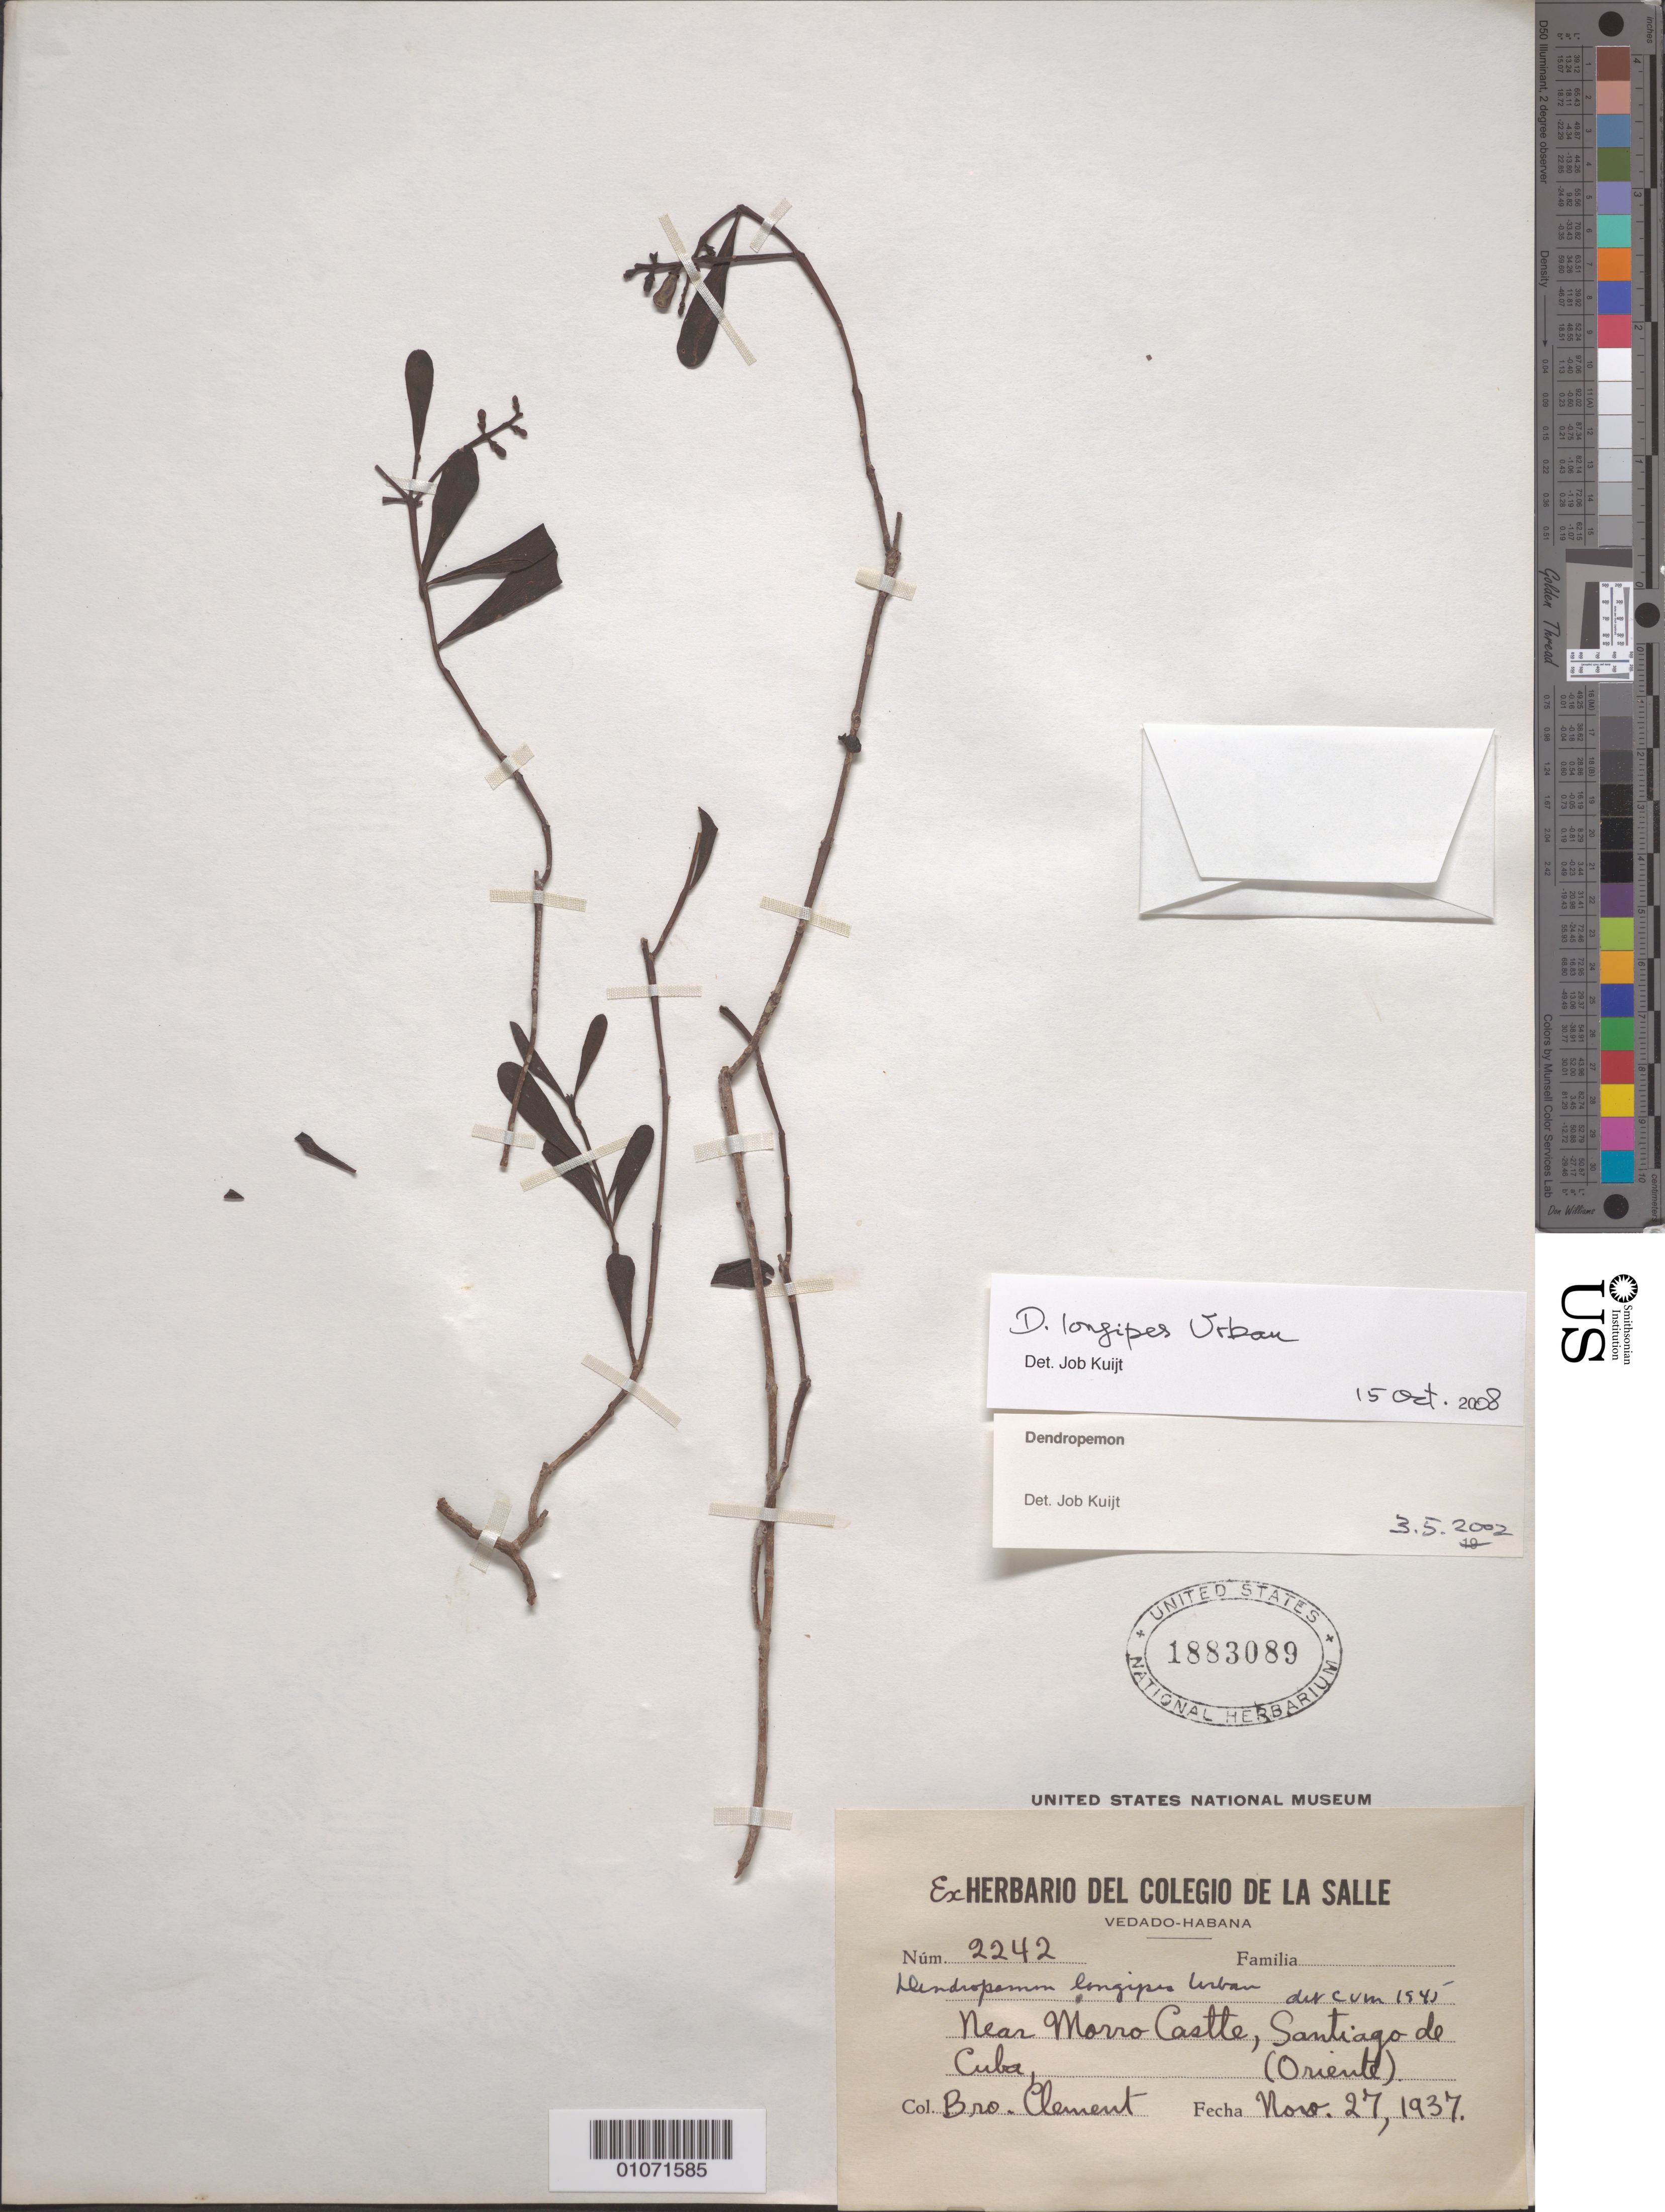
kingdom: Plantae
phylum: Tracheophyta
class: Magnoliopsida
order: Santalales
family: Loranthaceae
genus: Dendropemon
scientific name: Dendropemon lepidotus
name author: (Krug & Urb.) Leiva & I. Arias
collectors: B. Clement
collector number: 2242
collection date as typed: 27 Mar 1937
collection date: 1937-03-27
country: Cuba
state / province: Santiago de Cuba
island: Cuba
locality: Near Morro Castle, Santiago de Cuba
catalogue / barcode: US 1883089